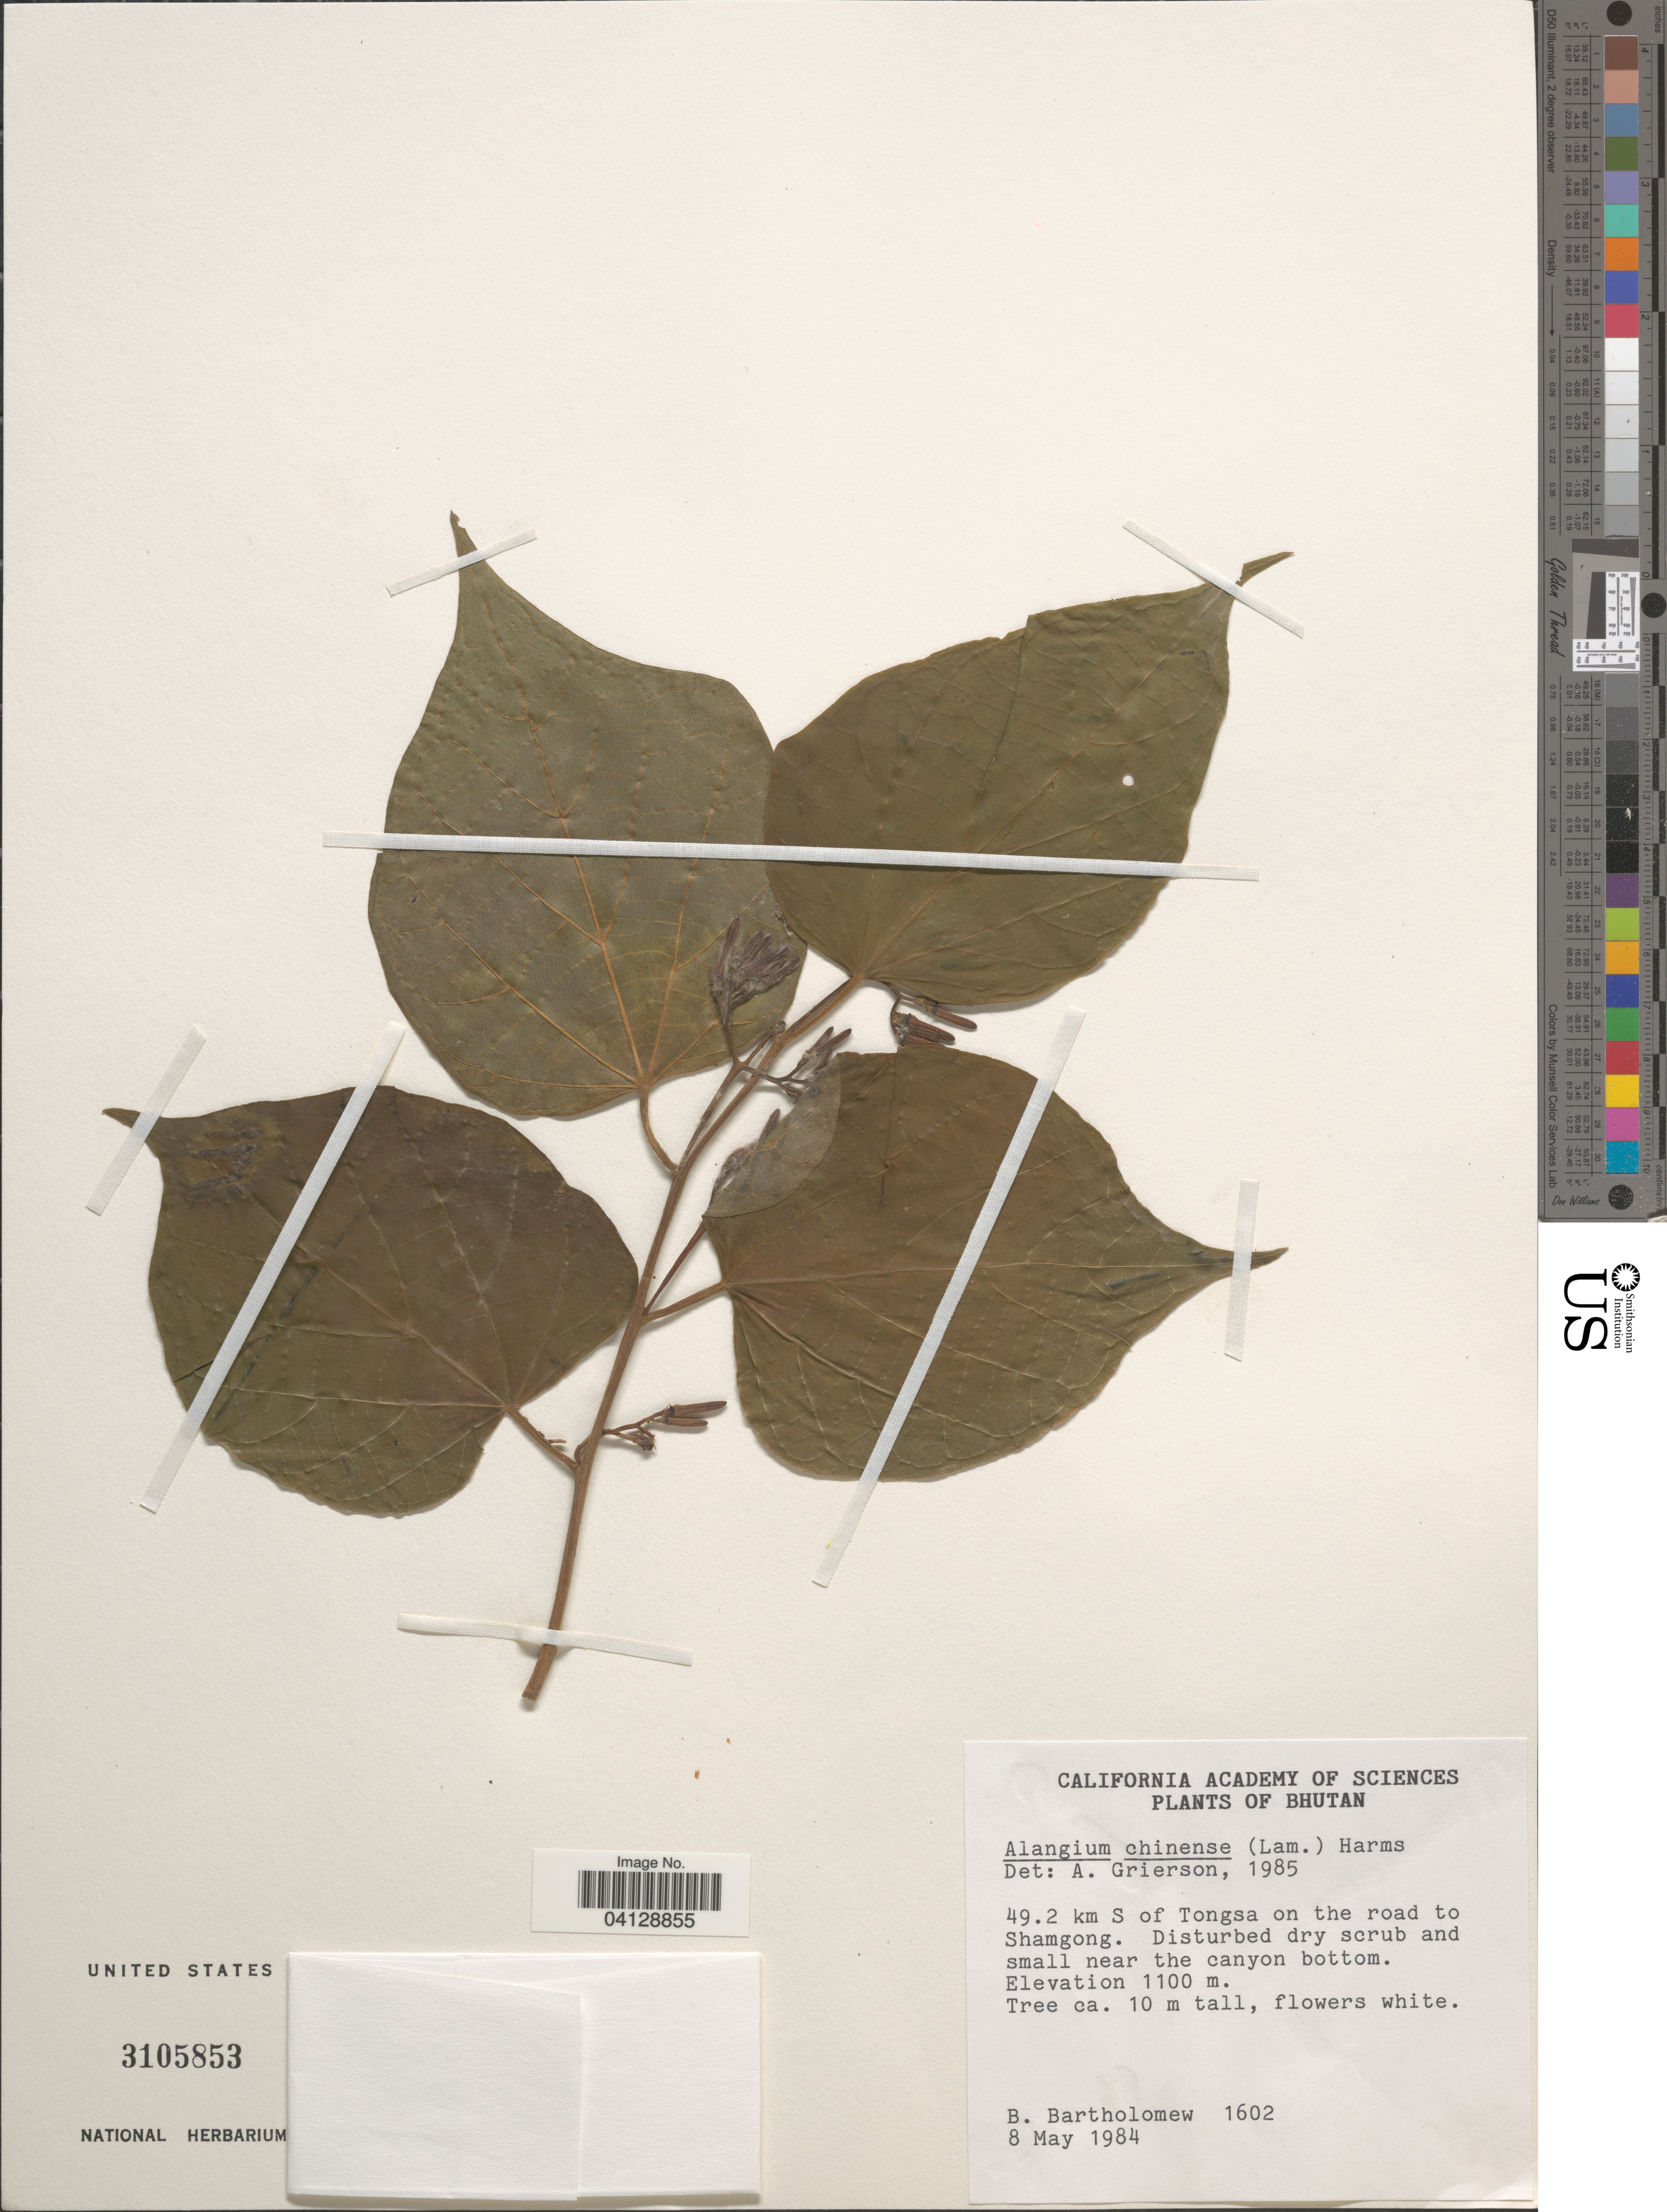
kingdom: Plantae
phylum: Tracheophyta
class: Magnoliopsida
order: Cornales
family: Cornaceae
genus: Alangium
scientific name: Alangium chinense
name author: (Harms) Rehder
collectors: B. Bartholomew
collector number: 1602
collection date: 1984-05-08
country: Bhutan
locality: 49.2 km S of Tongsa on the road to Shamgong.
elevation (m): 1100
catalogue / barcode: US 3105853